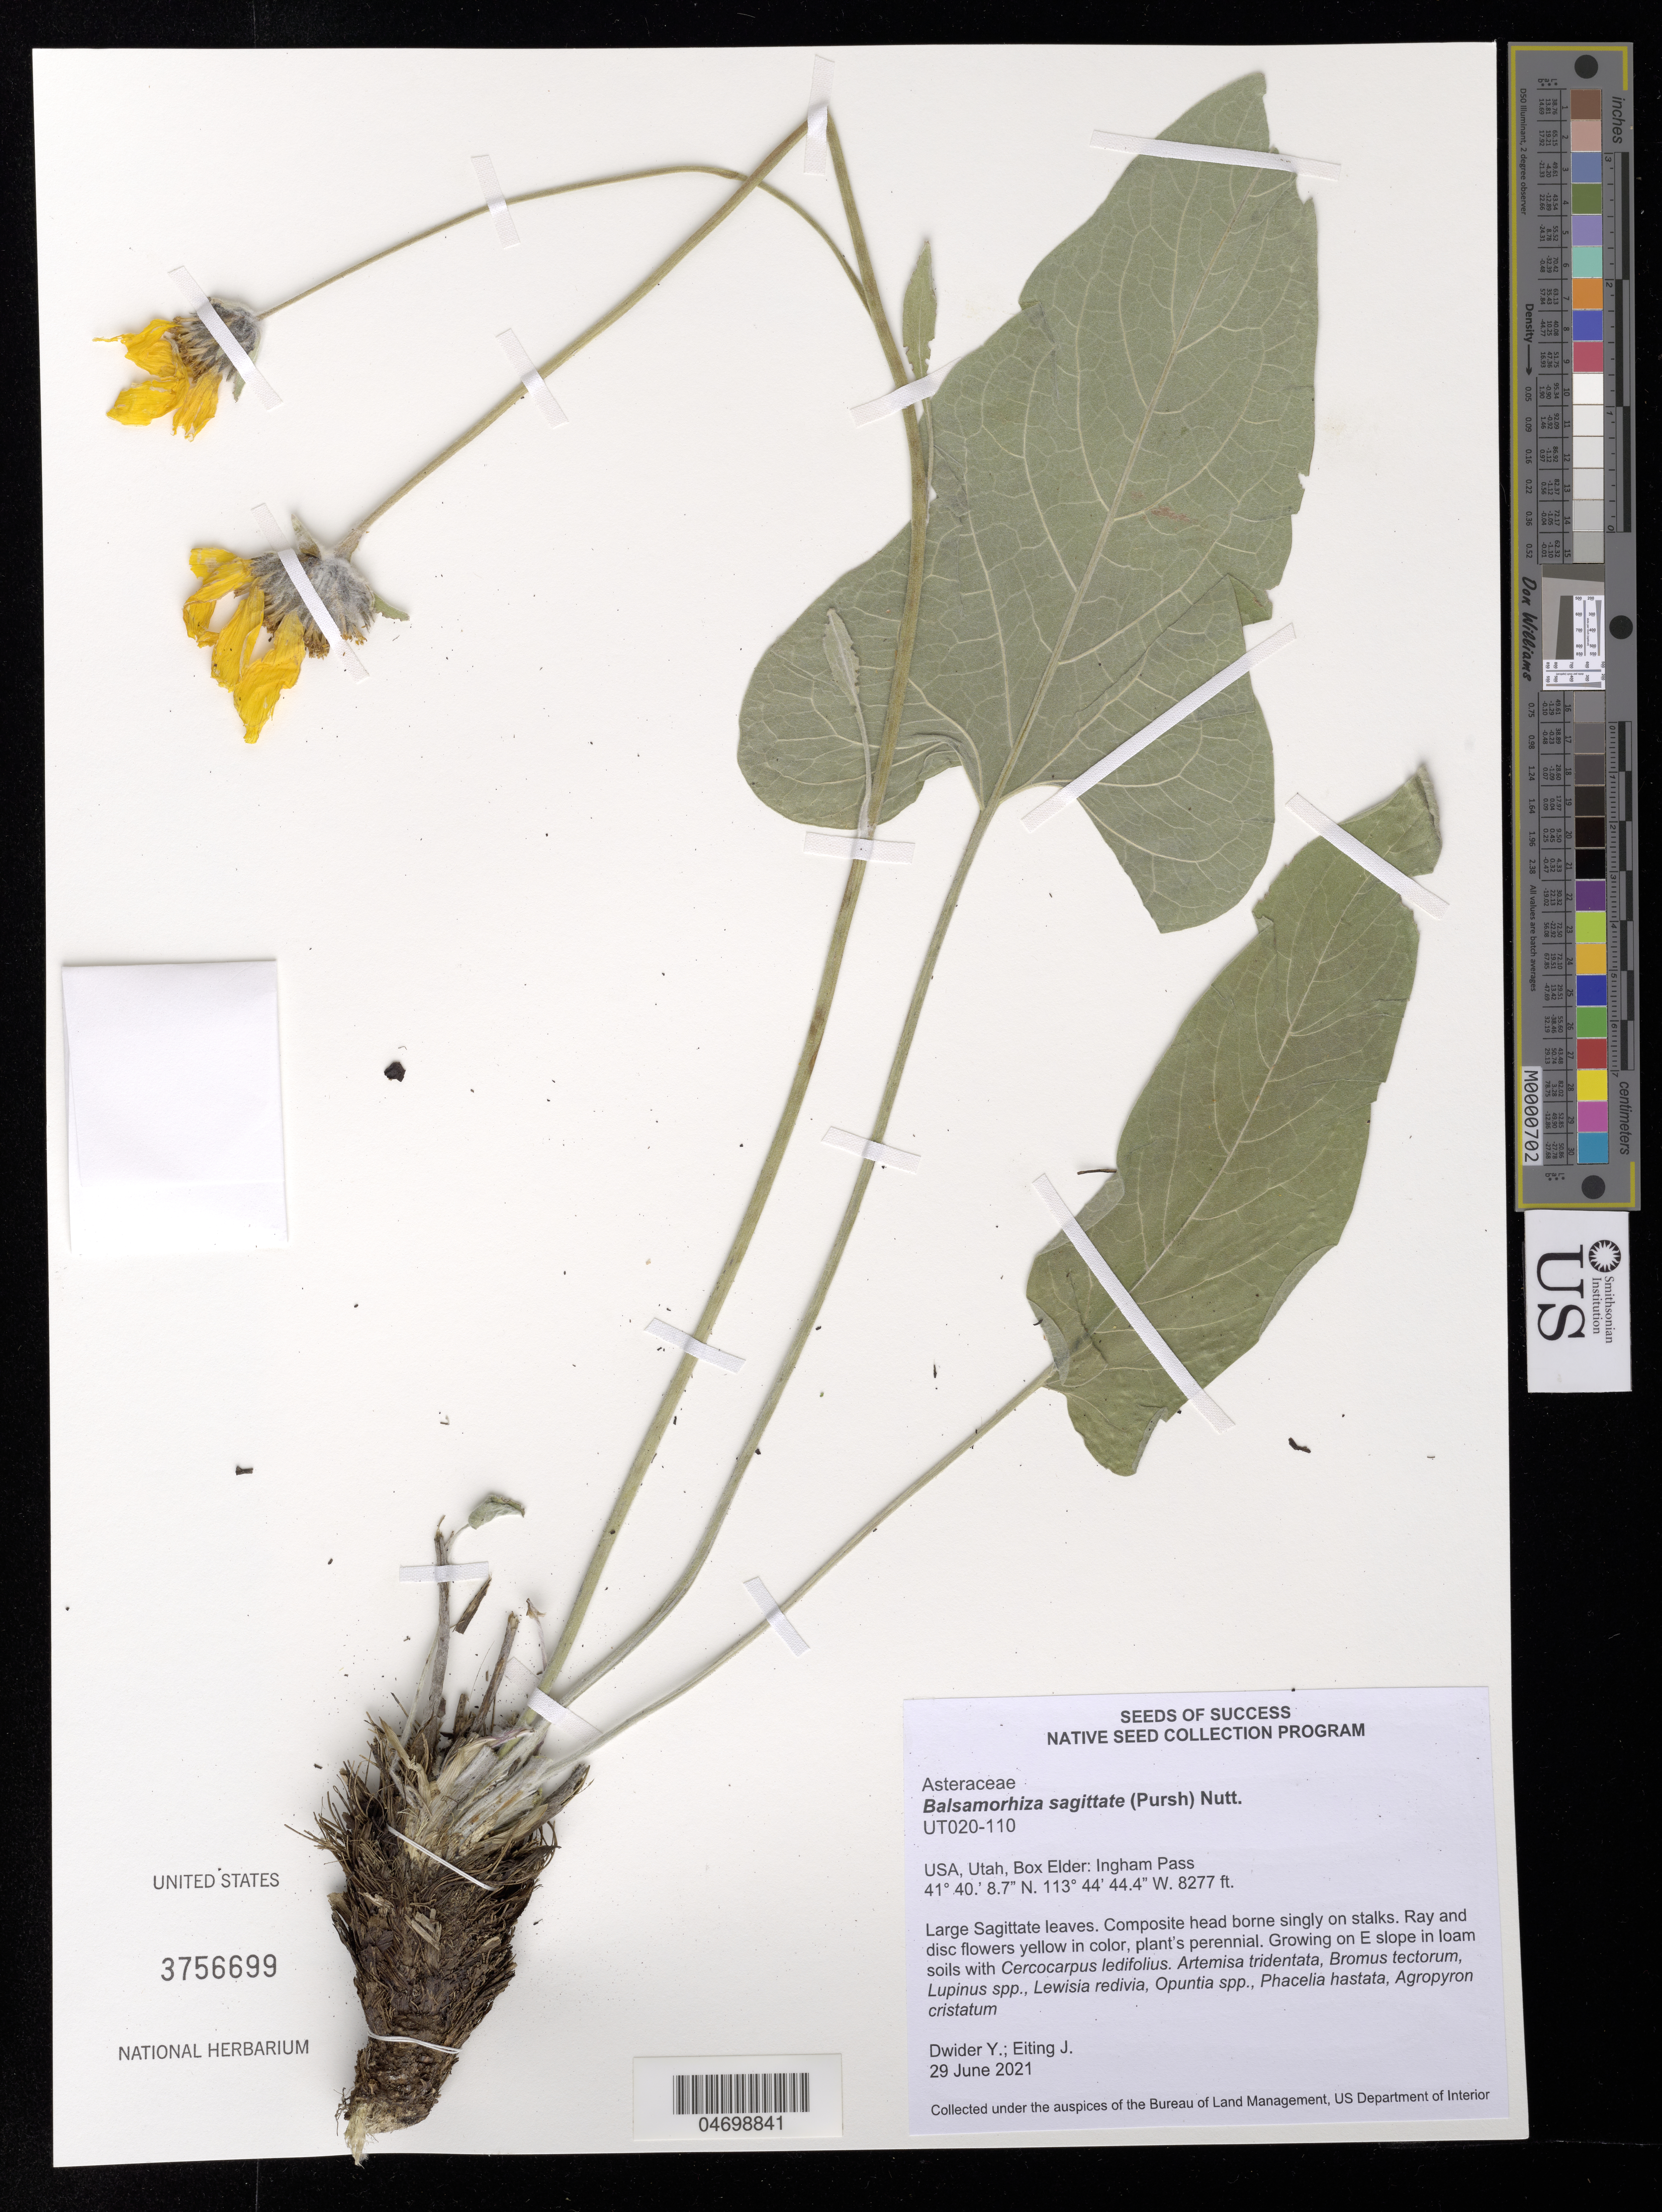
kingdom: Plantae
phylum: Tracheophyta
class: Magnoliopsida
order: Asterales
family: Asteraceae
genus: Balsamorhiza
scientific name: Balsamorhiza sagittata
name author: (Pursh) Nutt.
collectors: Y. Dwider & J. Eiting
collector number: UT020-110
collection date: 2021-06-29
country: United States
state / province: Utah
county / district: Box Elder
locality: Ingham Pass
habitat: Loam soils. With Artemisia tridentata, Bromus tectorum, Lupinus sp., etc.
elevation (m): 2523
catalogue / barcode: US 3756699